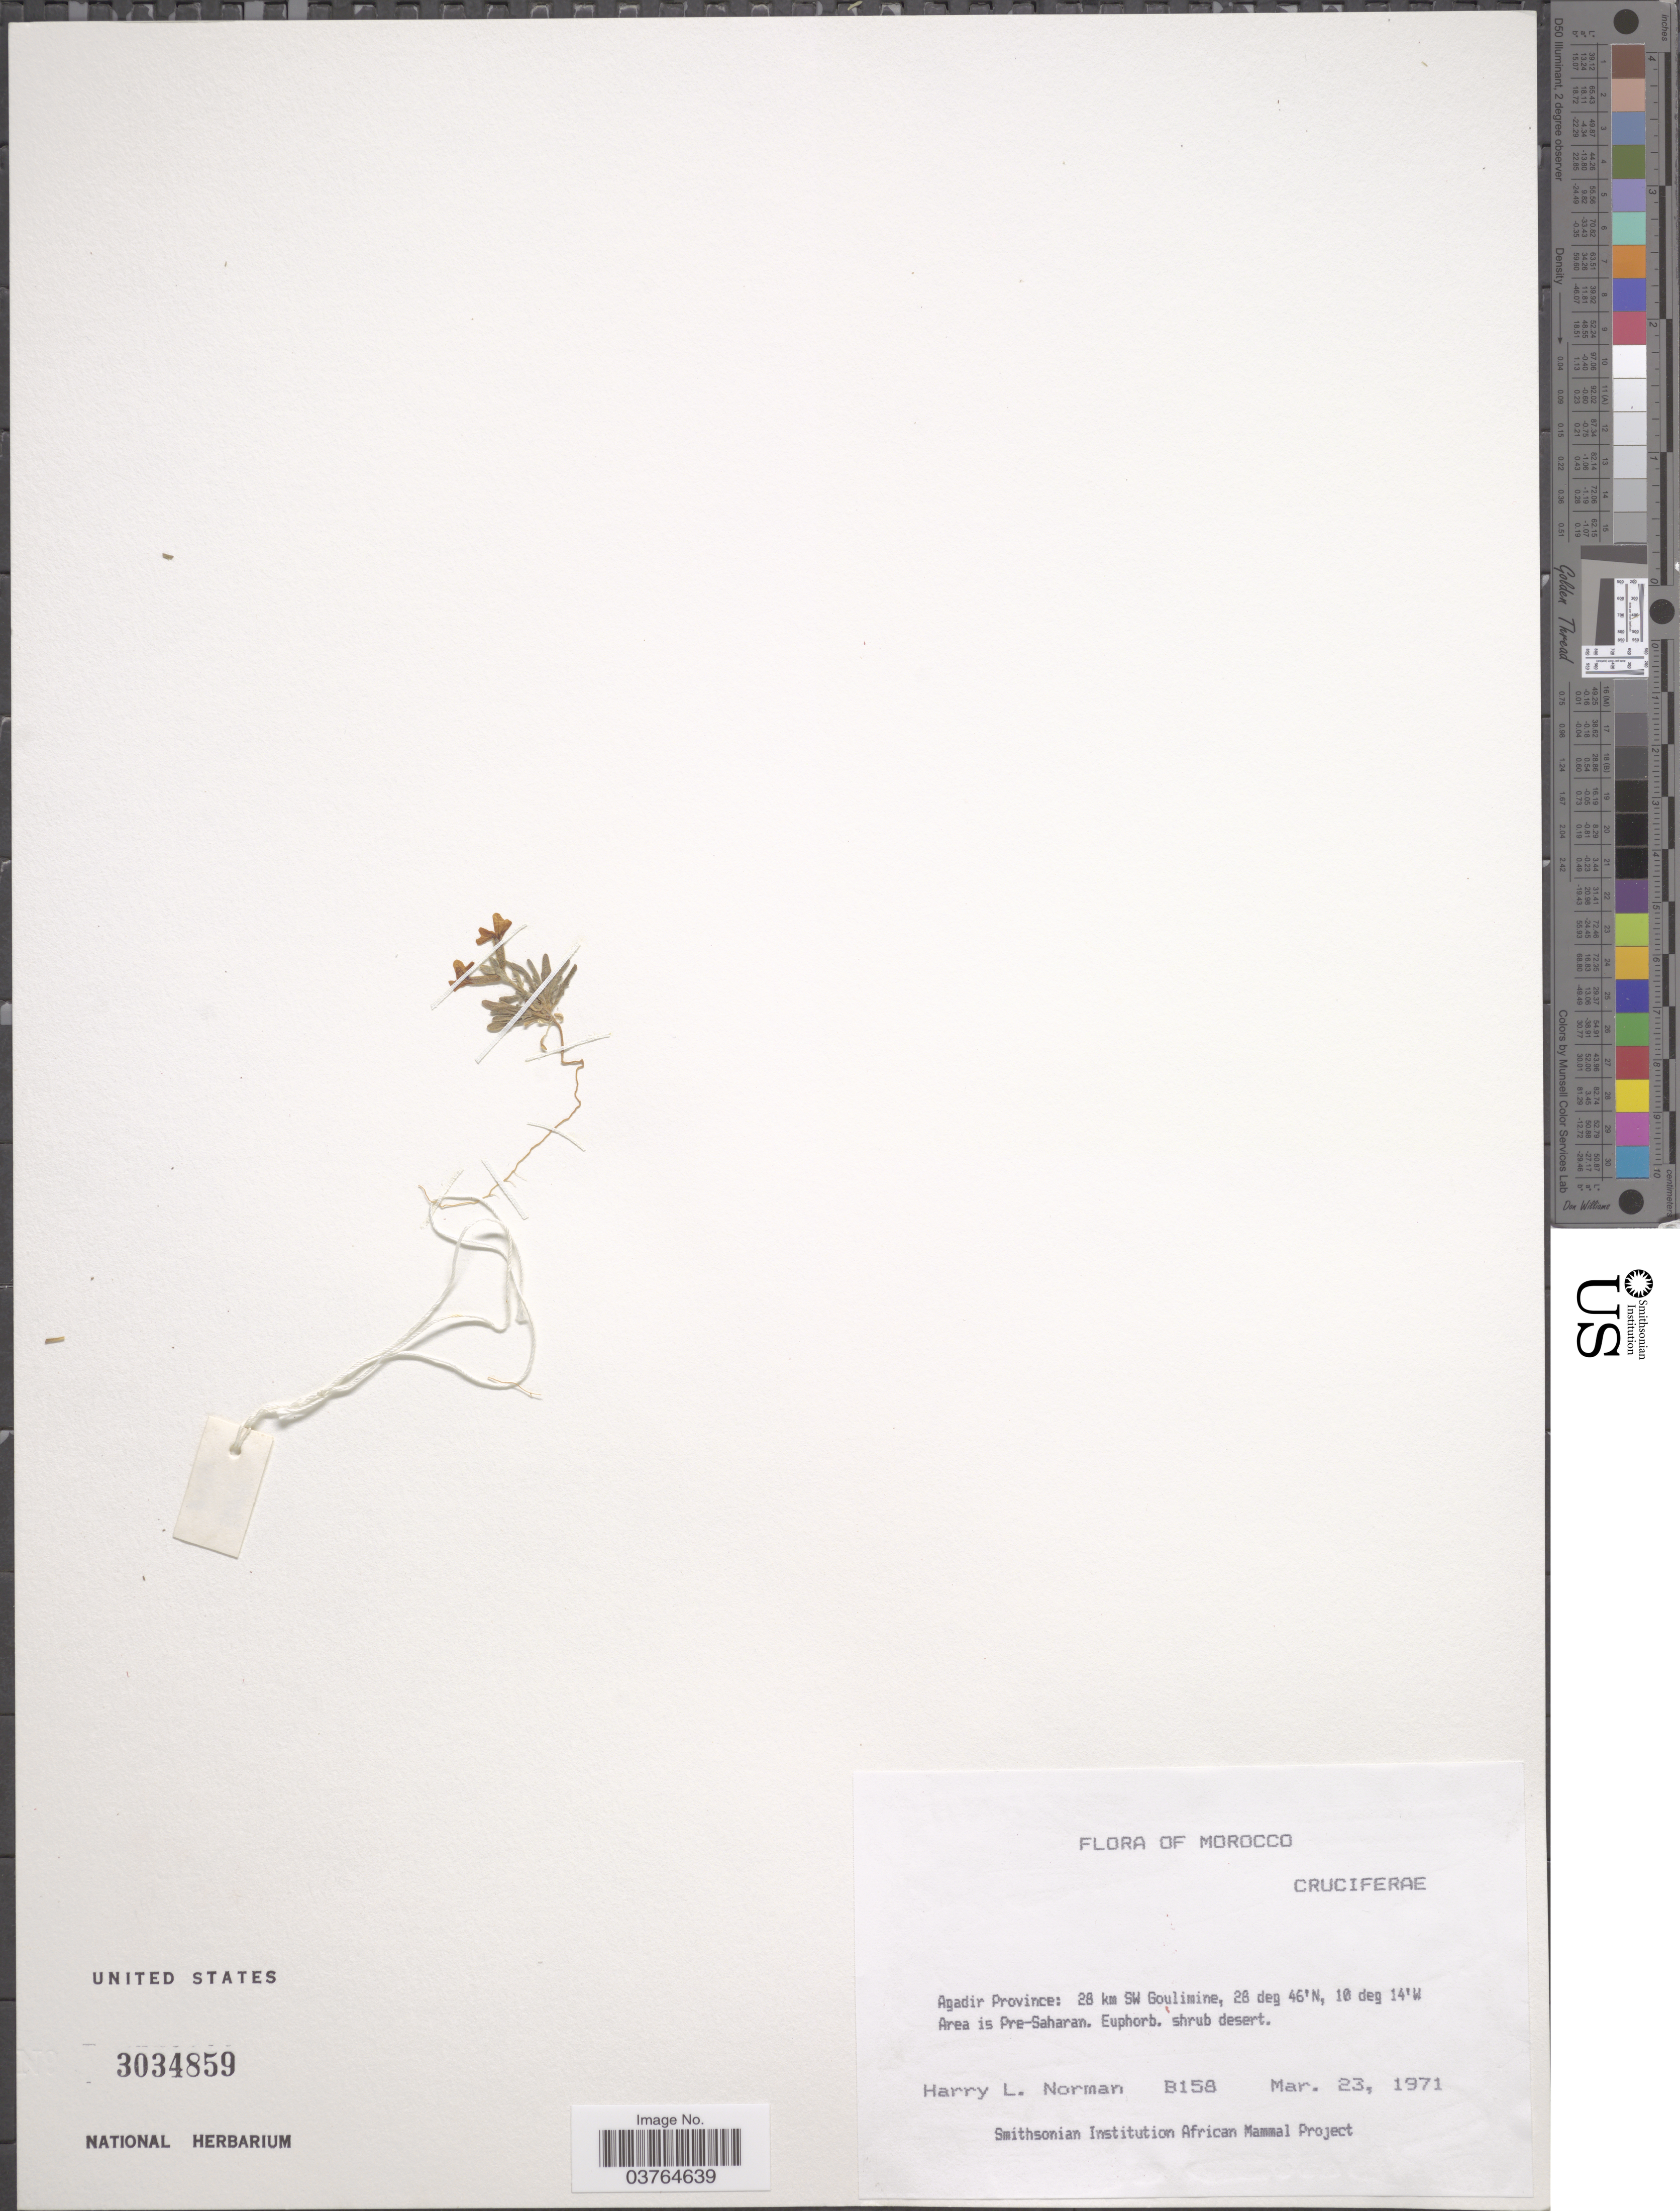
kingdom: Plantae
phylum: Tracheophyta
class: Magnoliopsida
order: Brassicales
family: Brassicaceae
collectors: Norman, H.L.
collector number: B158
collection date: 1971-03-23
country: Morocco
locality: Agadir Province: 28 km SW Goulimine, Area is Pre-Saharan.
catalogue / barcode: US 3034859